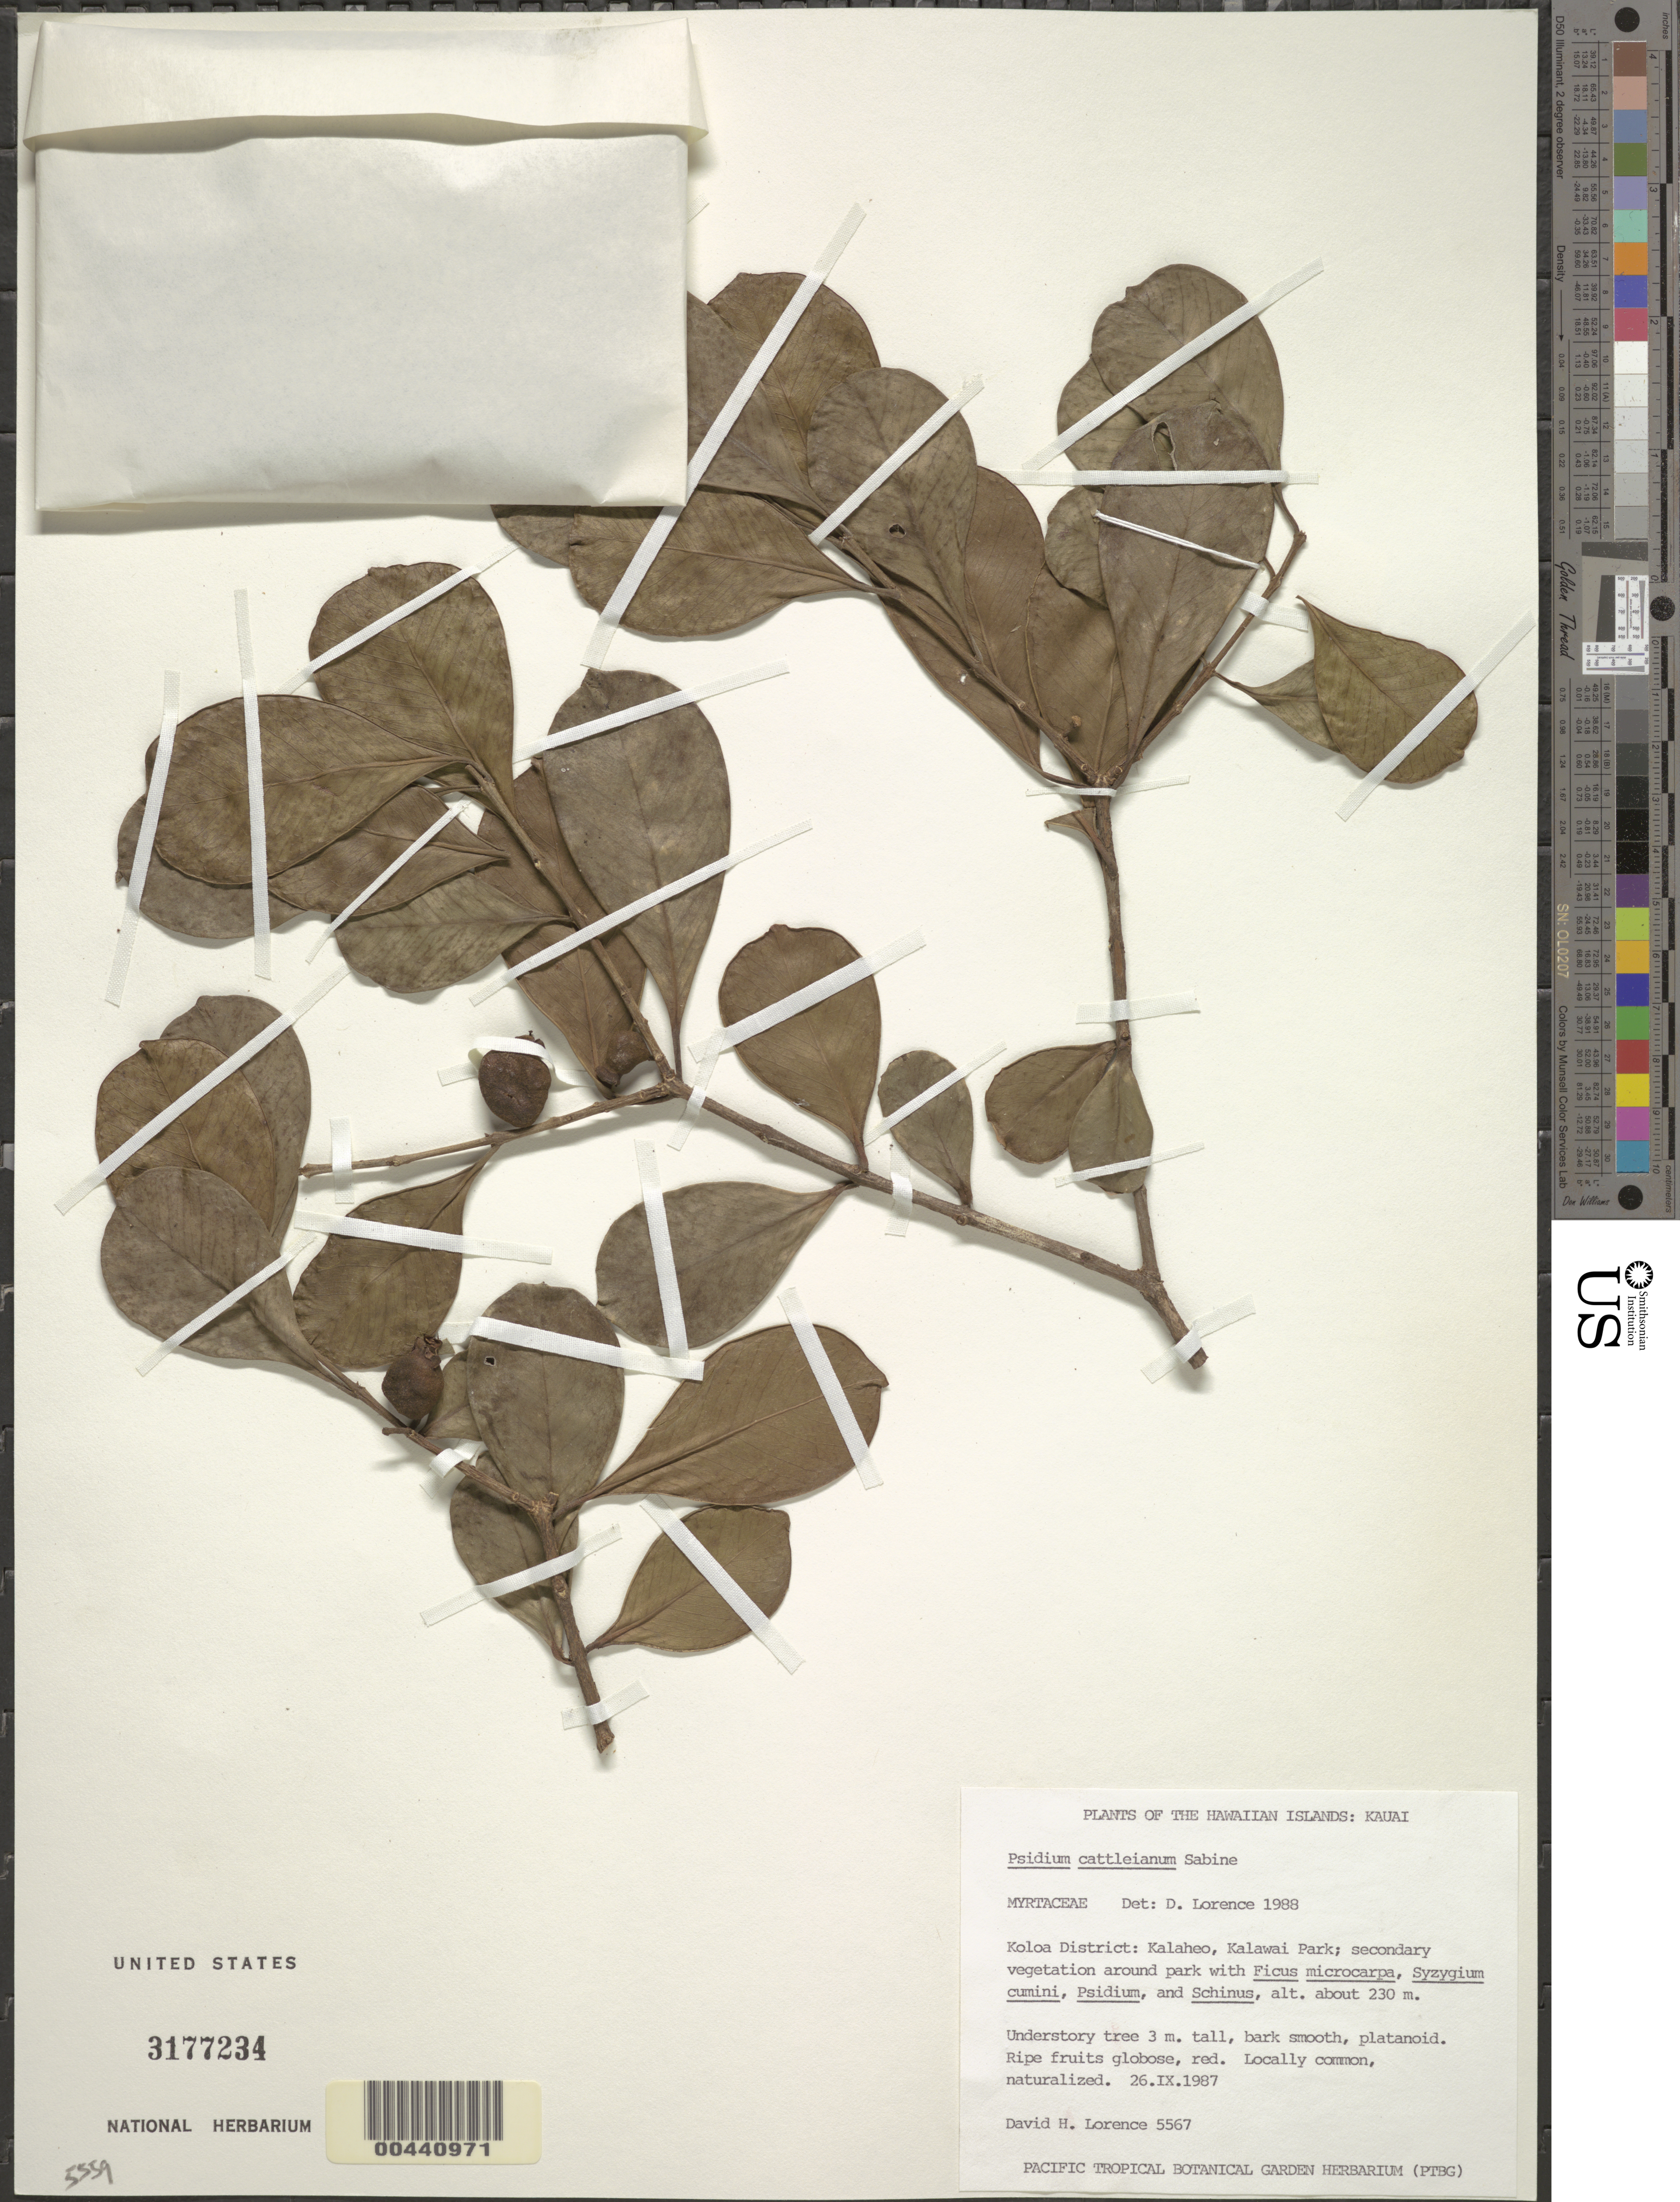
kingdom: Plantae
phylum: Tracheophyta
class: Magnoliopsida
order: Myrtales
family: Myrtaceae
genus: Psidium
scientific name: Psidium cattleyanum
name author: Sabine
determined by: Lorence, David H., (PTBG), National Tropical Botanical Garden (UNITED STATES)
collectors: D. Lorence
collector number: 5567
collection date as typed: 26 Sep 1987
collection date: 1987-09-26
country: United States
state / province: Hawaii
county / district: Kauai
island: Kaua'i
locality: Koloa District: Kalaheo, Kalawai Park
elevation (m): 230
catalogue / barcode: US 3177234